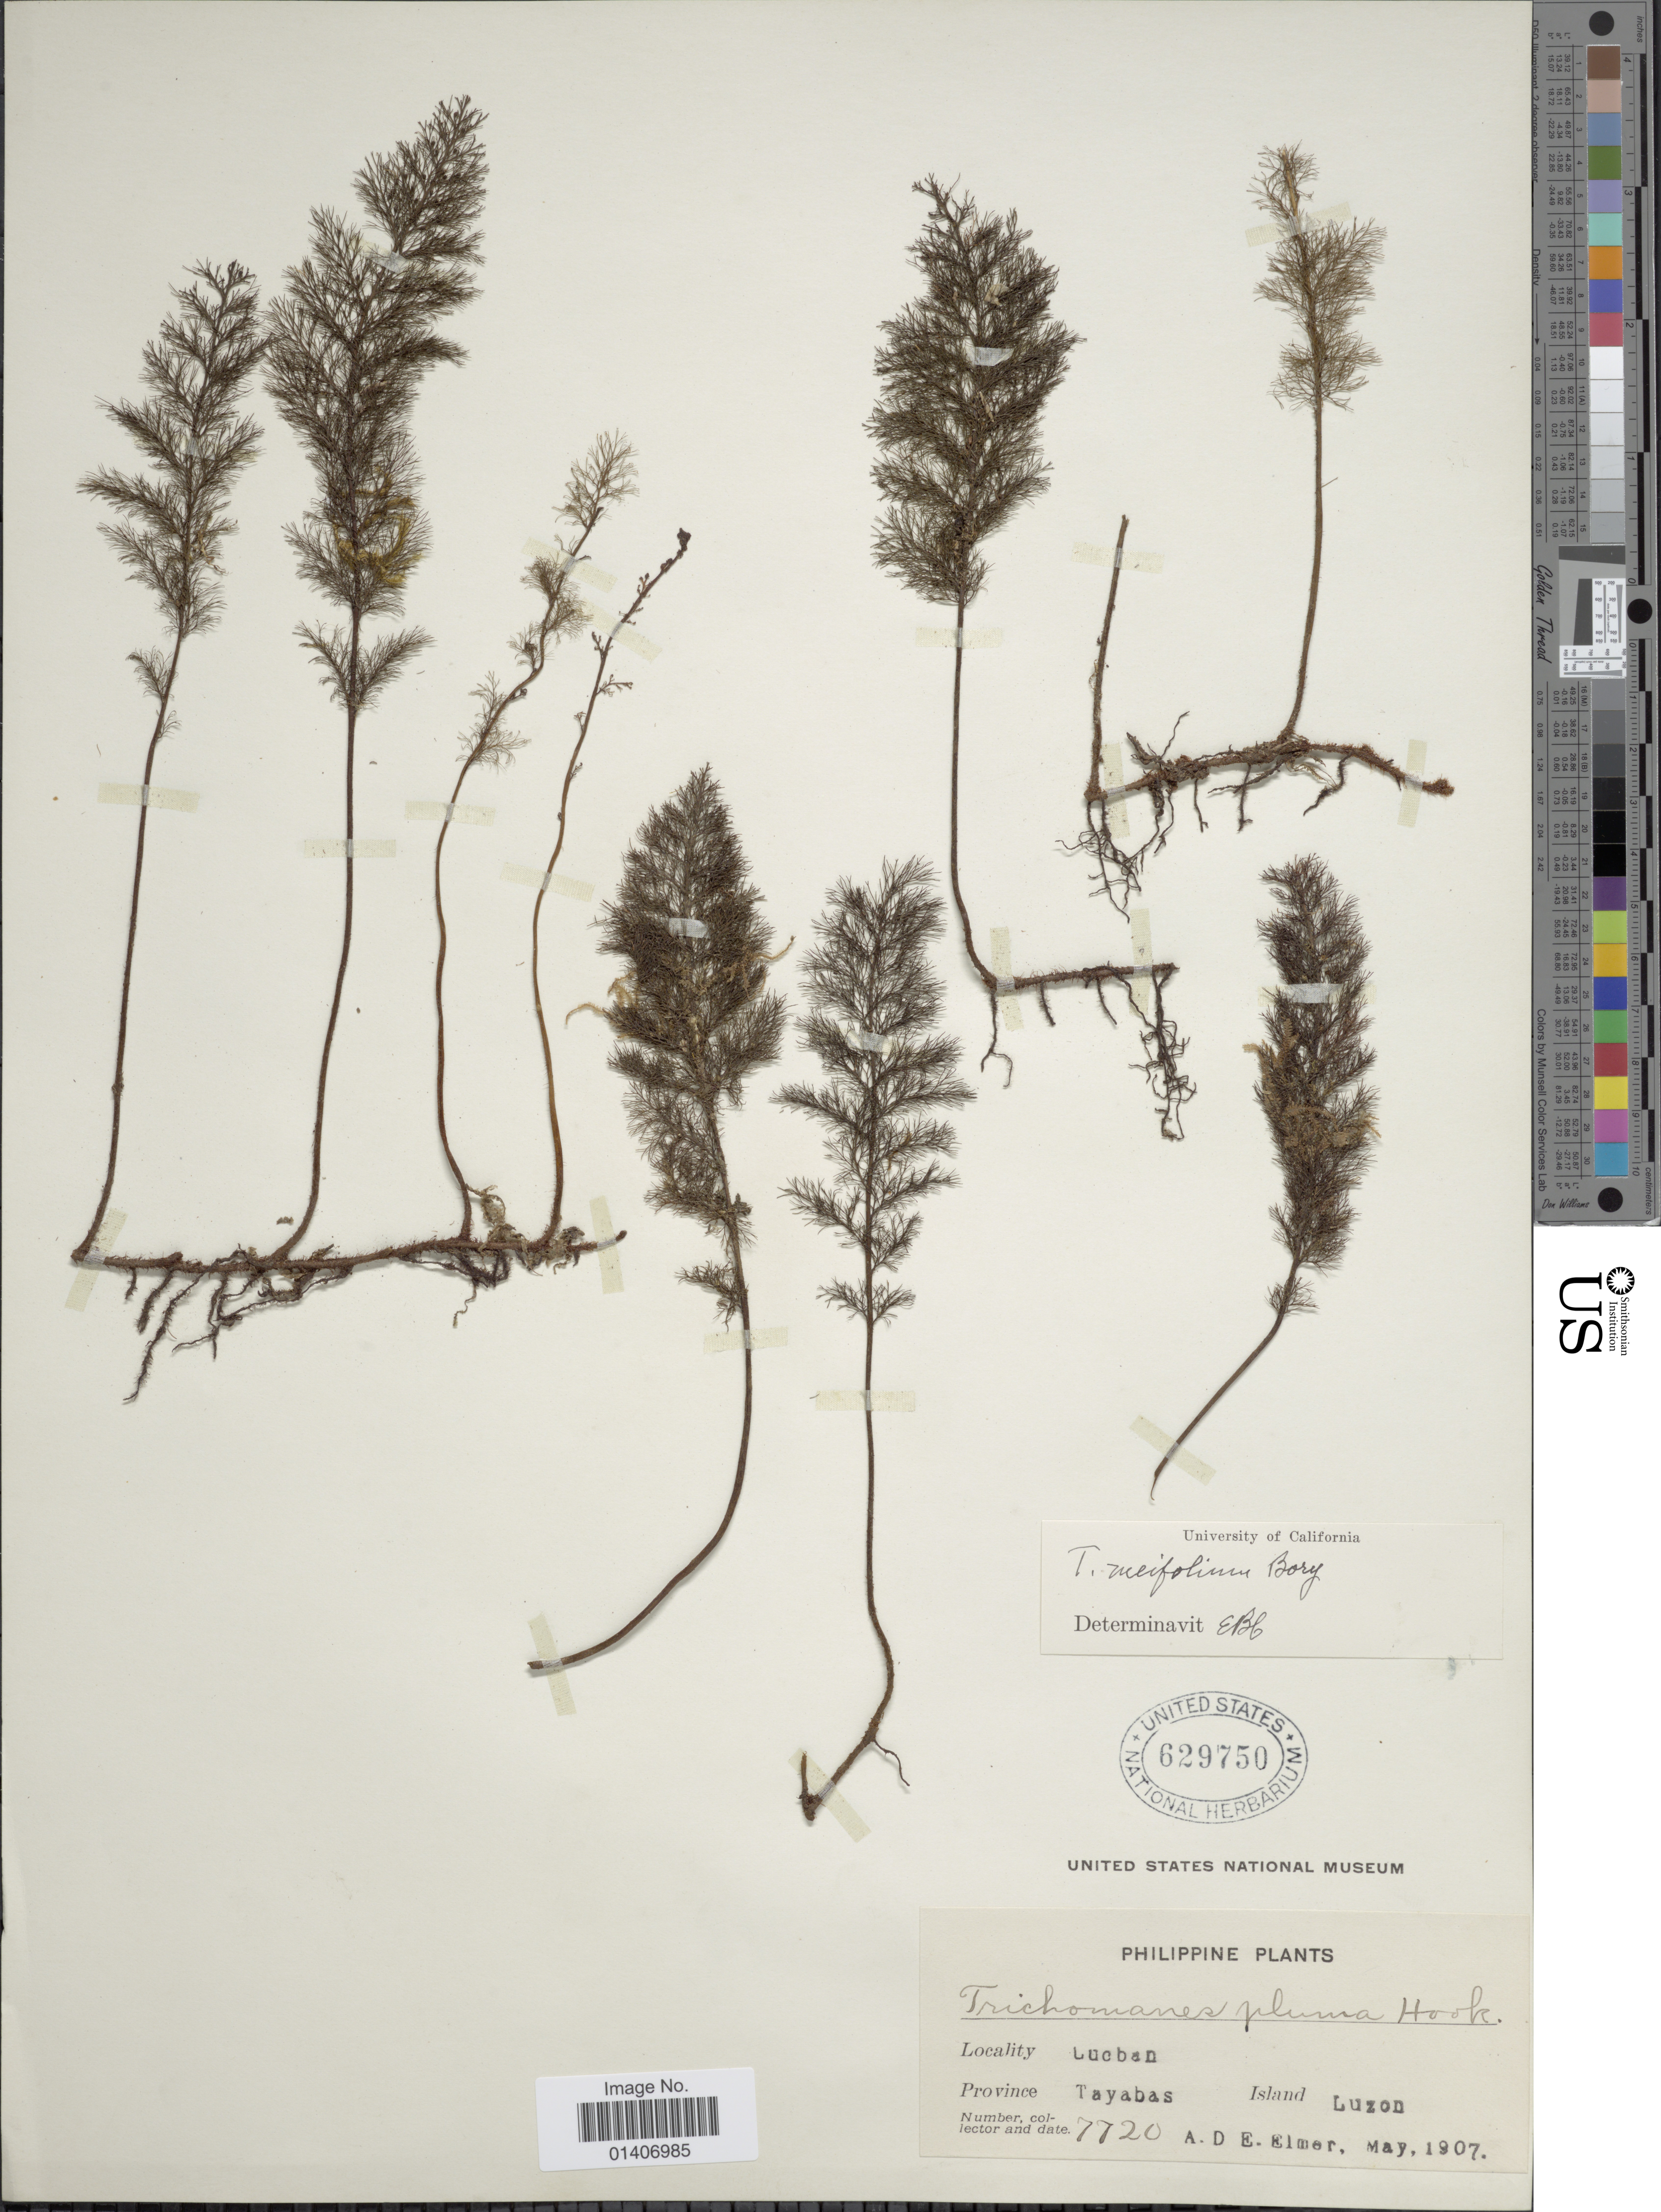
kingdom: Plantae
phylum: Tracheophyta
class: Polypodiopsida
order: Hymenophyllales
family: Hymenophyllaceae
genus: Abrodictyum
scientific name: Abrodictyum meifolium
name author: (Bory) Ebihara & K. Iwats.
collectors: A. D. E. Elmer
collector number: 7720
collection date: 1907-05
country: Philippines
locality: Lucban, Province Tayabas, Island Luzon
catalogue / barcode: US 629750